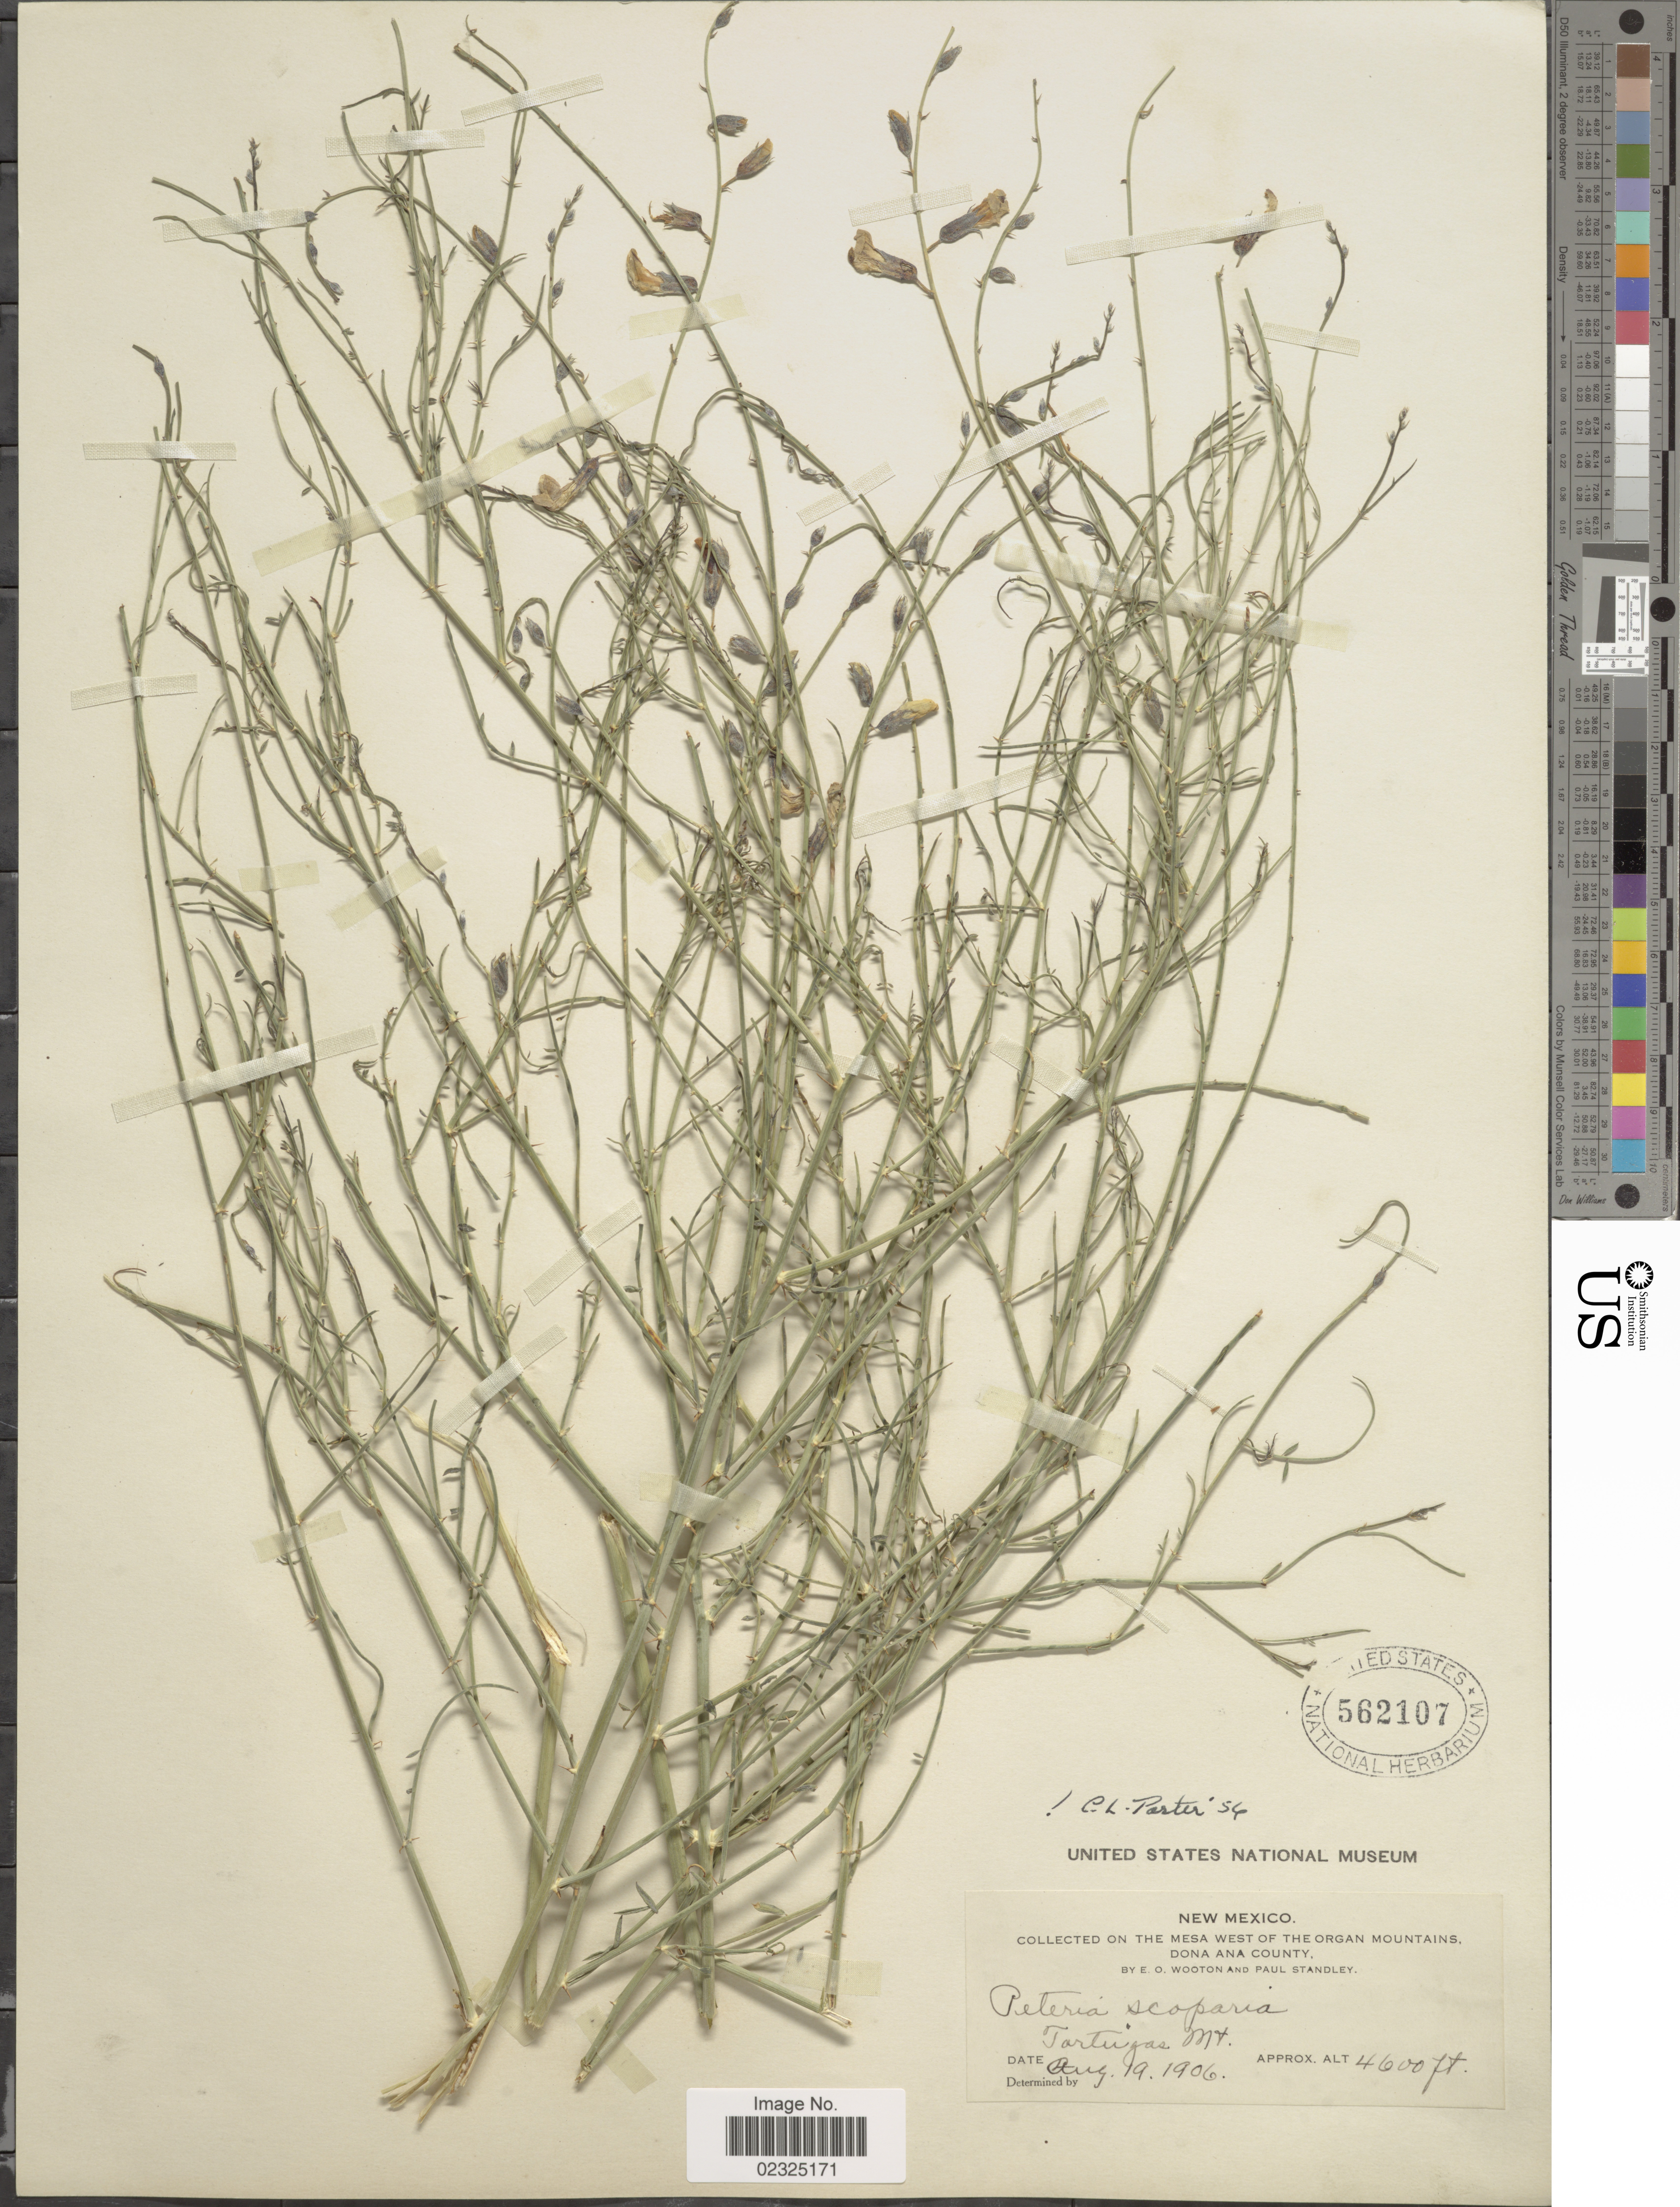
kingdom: Plantae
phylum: Tracheophyta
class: Magnoliopsida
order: Fabales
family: Fabaceae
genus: Peteria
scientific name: Peteria scoparia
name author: A. Gray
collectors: E. O. Wooton & P. C. Standley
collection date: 1906-08-19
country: United States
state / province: New Mexico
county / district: Dona Ana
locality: On the Mesa west of the Organ Mountains, Dona Ana County, Tortugas Mt.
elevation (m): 1402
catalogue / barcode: US 562107